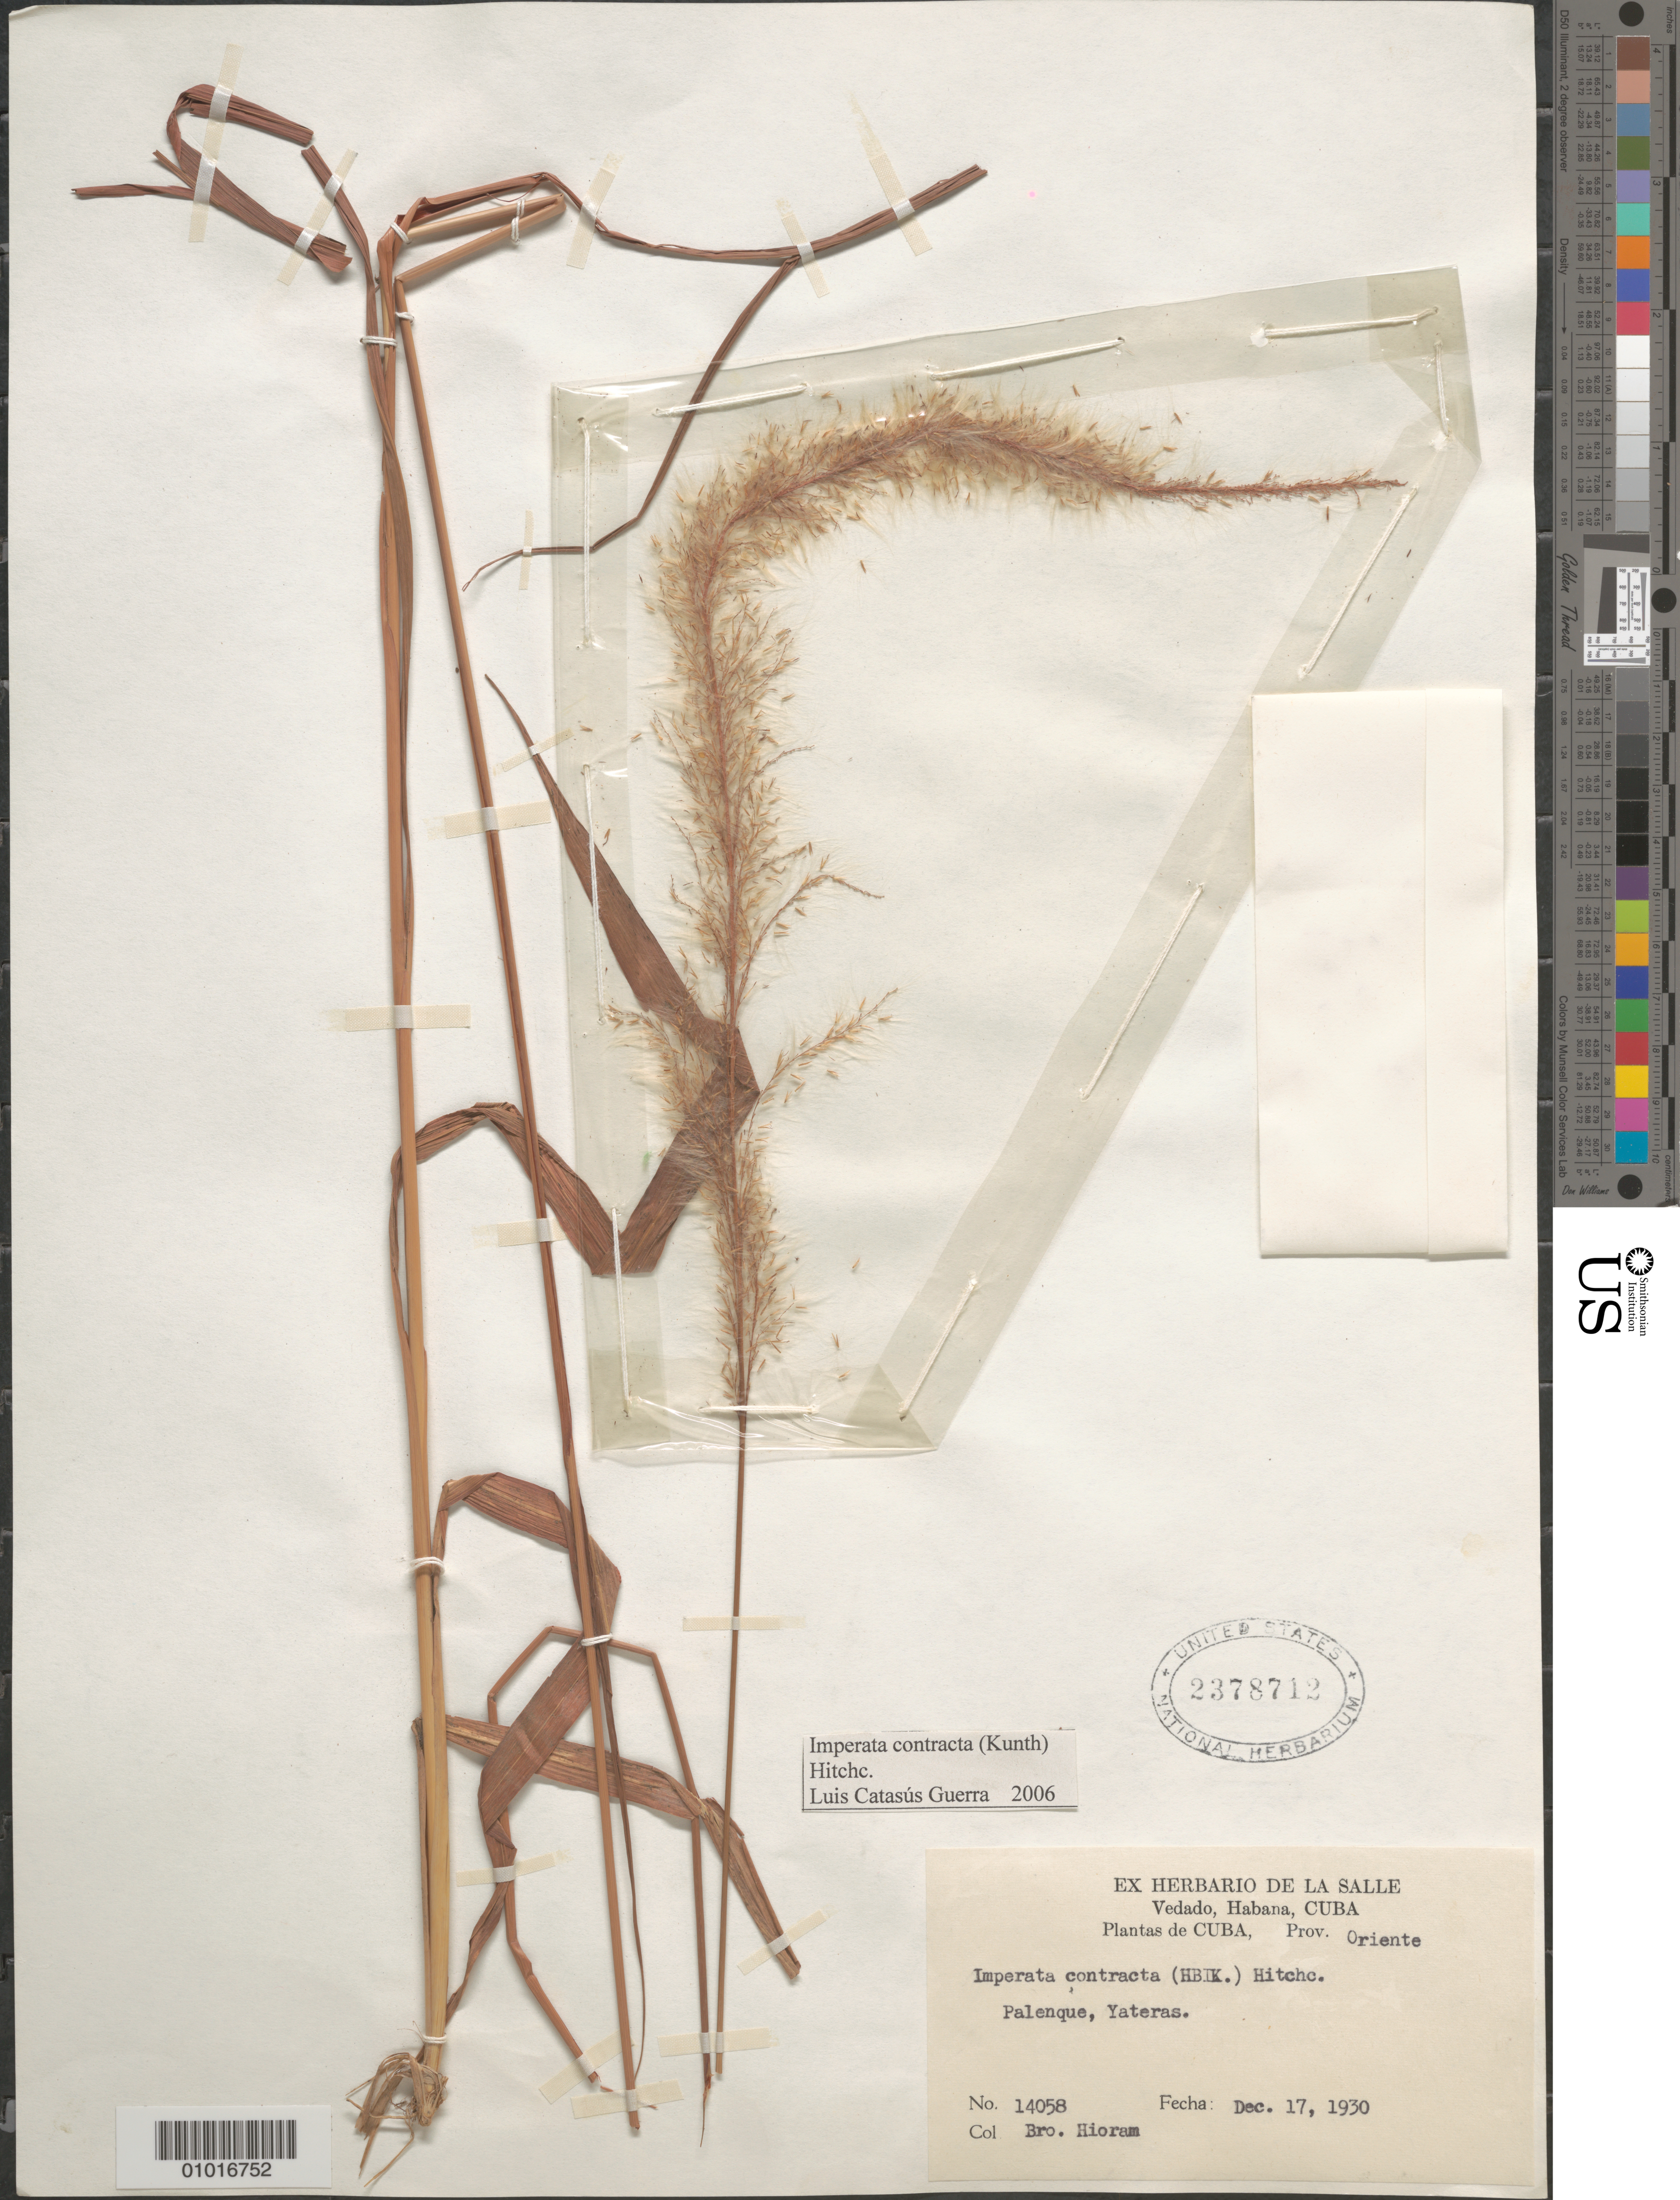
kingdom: Plantae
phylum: Tracheophyta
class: Liliopsida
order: Poales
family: Poaceae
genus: Imperata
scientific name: Imperata contracta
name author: (Kunth) Hitchc.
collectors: Bro. Hioram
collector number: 14058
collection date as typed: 17 Dec 1930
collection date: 1930-12-17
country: Cuba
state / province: Oriente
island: Cuba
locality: Palenque, Yateras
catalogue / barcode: US 2378712